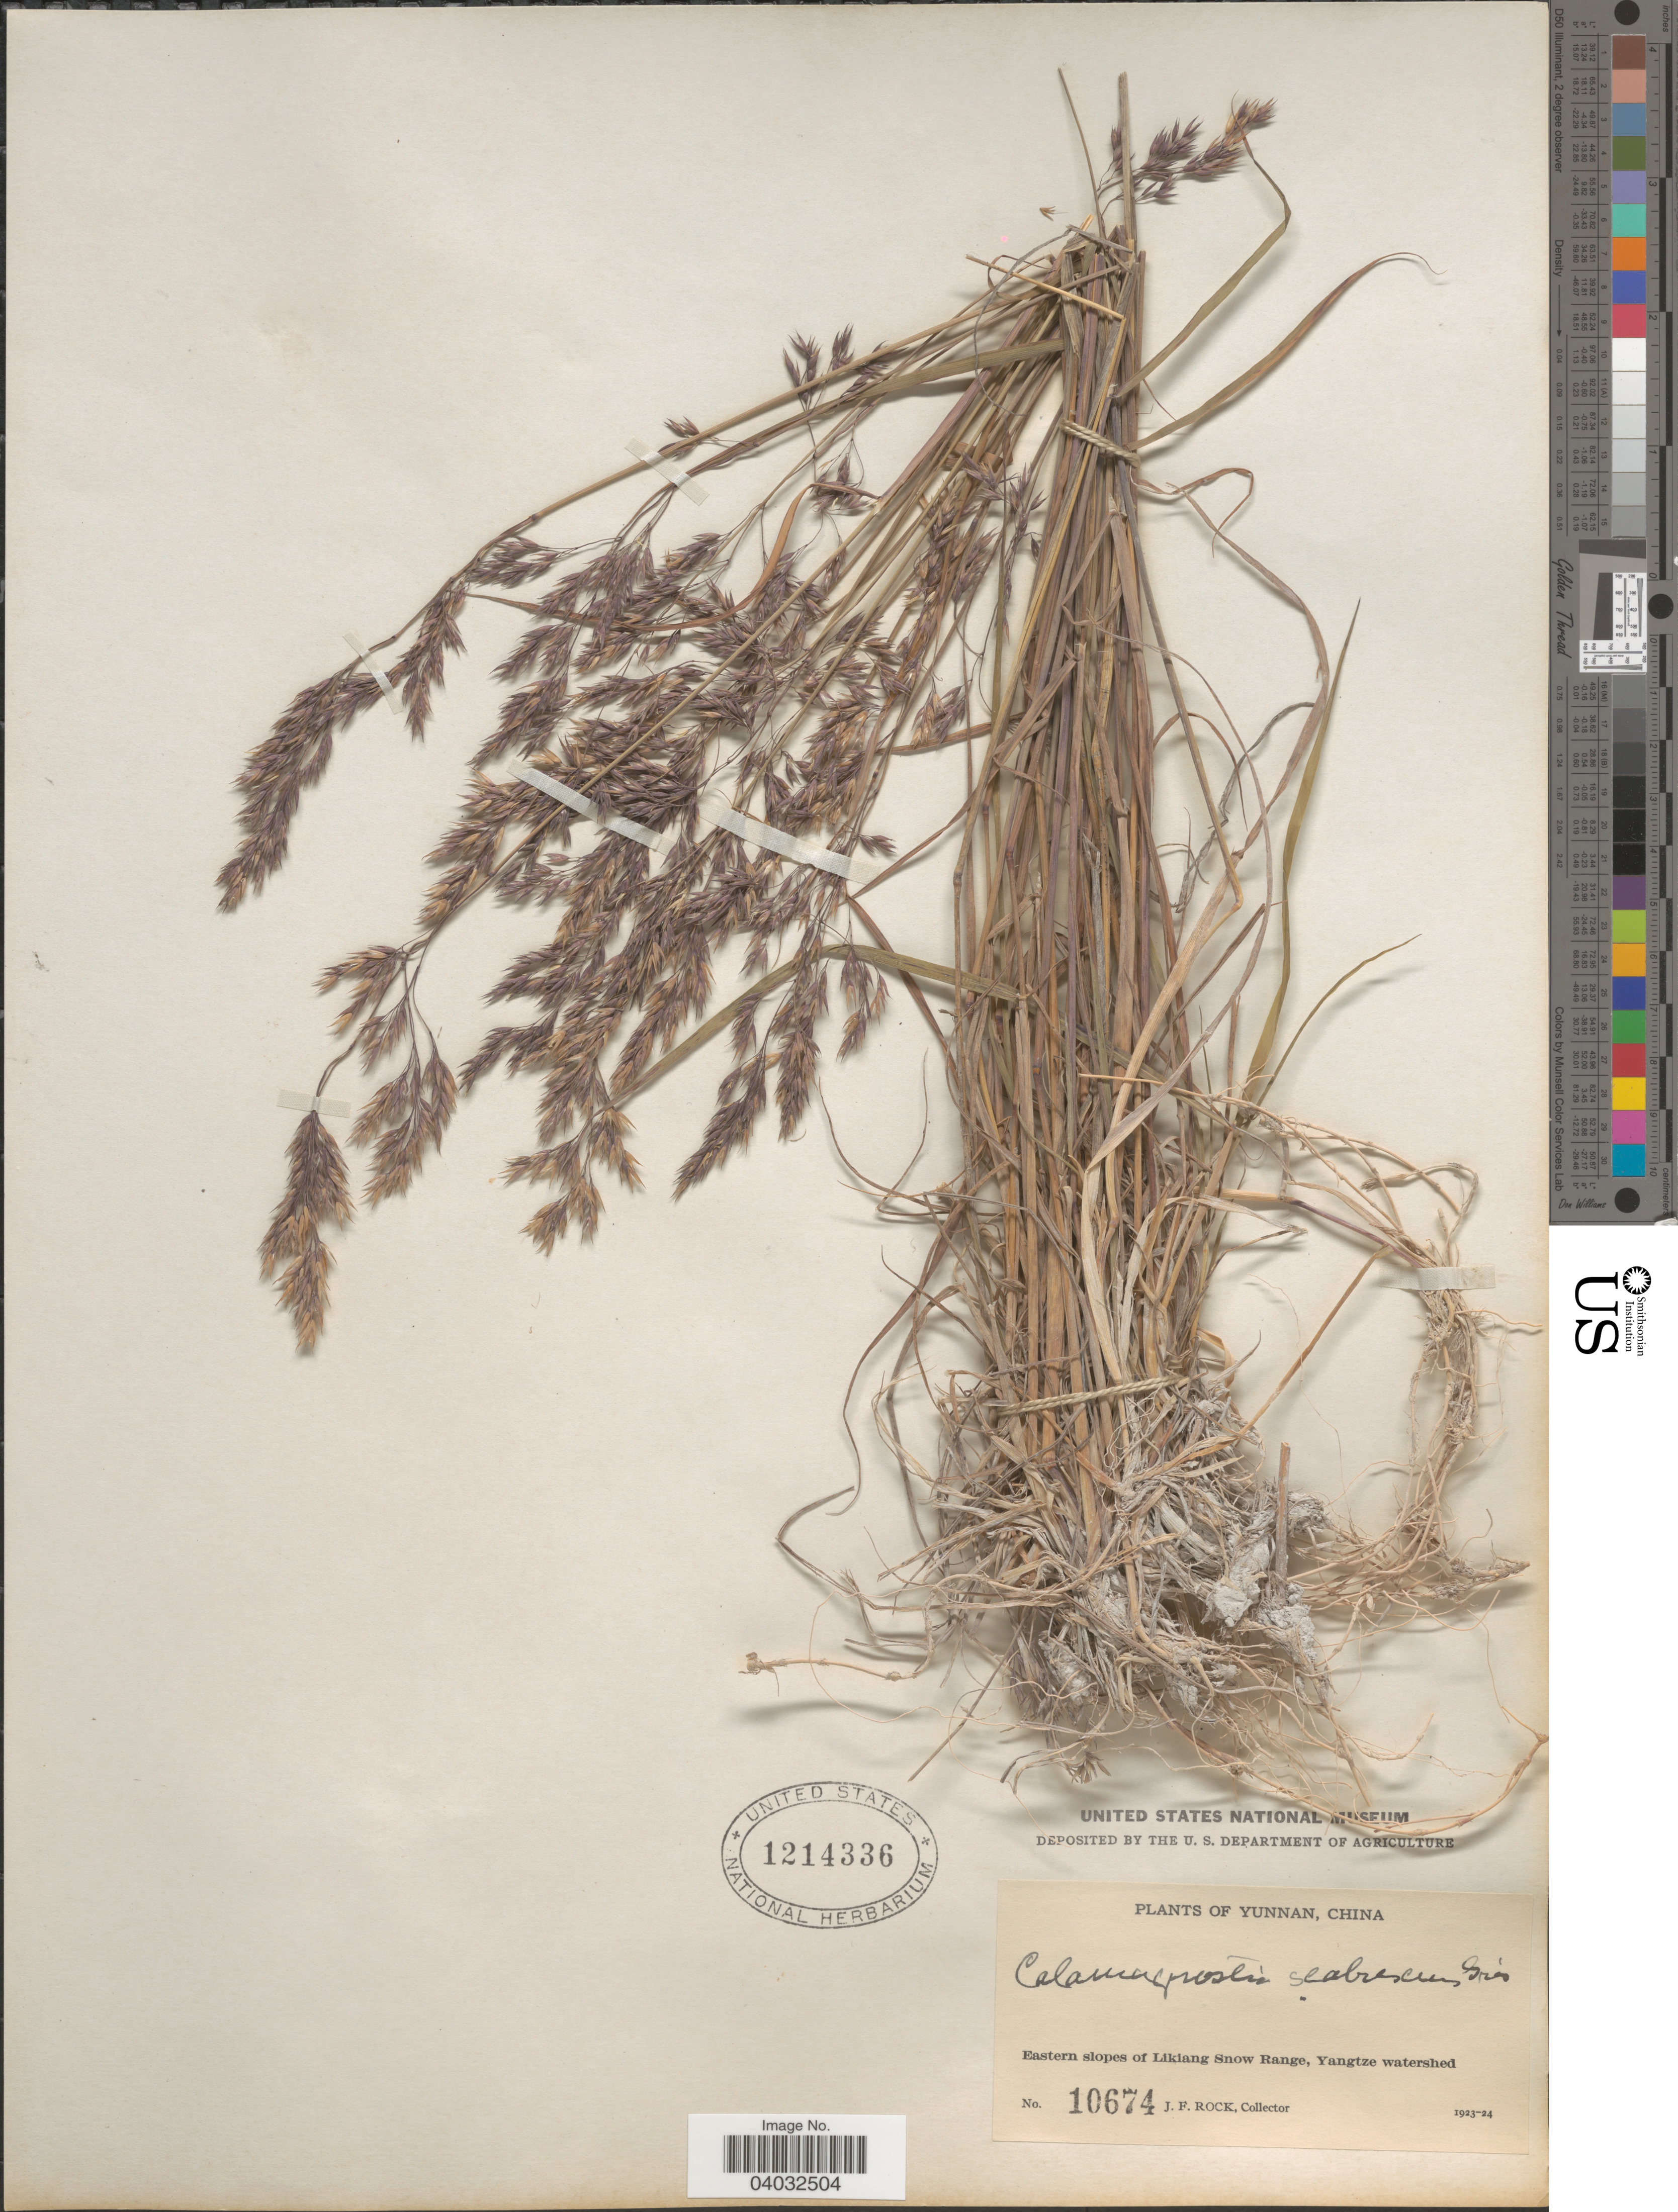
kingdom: Plantae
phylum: Tracheophyta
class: Liliopsida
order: Poales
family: Poaceae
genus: Calamagrostis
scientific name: Calamagrostis scabrescens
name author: Griseb.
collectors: J. Rock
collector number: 10674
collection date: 1923/1924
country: China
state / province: Yunnan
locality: Eastern slopes of Likiang Snow Range, Yangtze watershed.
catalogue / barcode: US 1214336